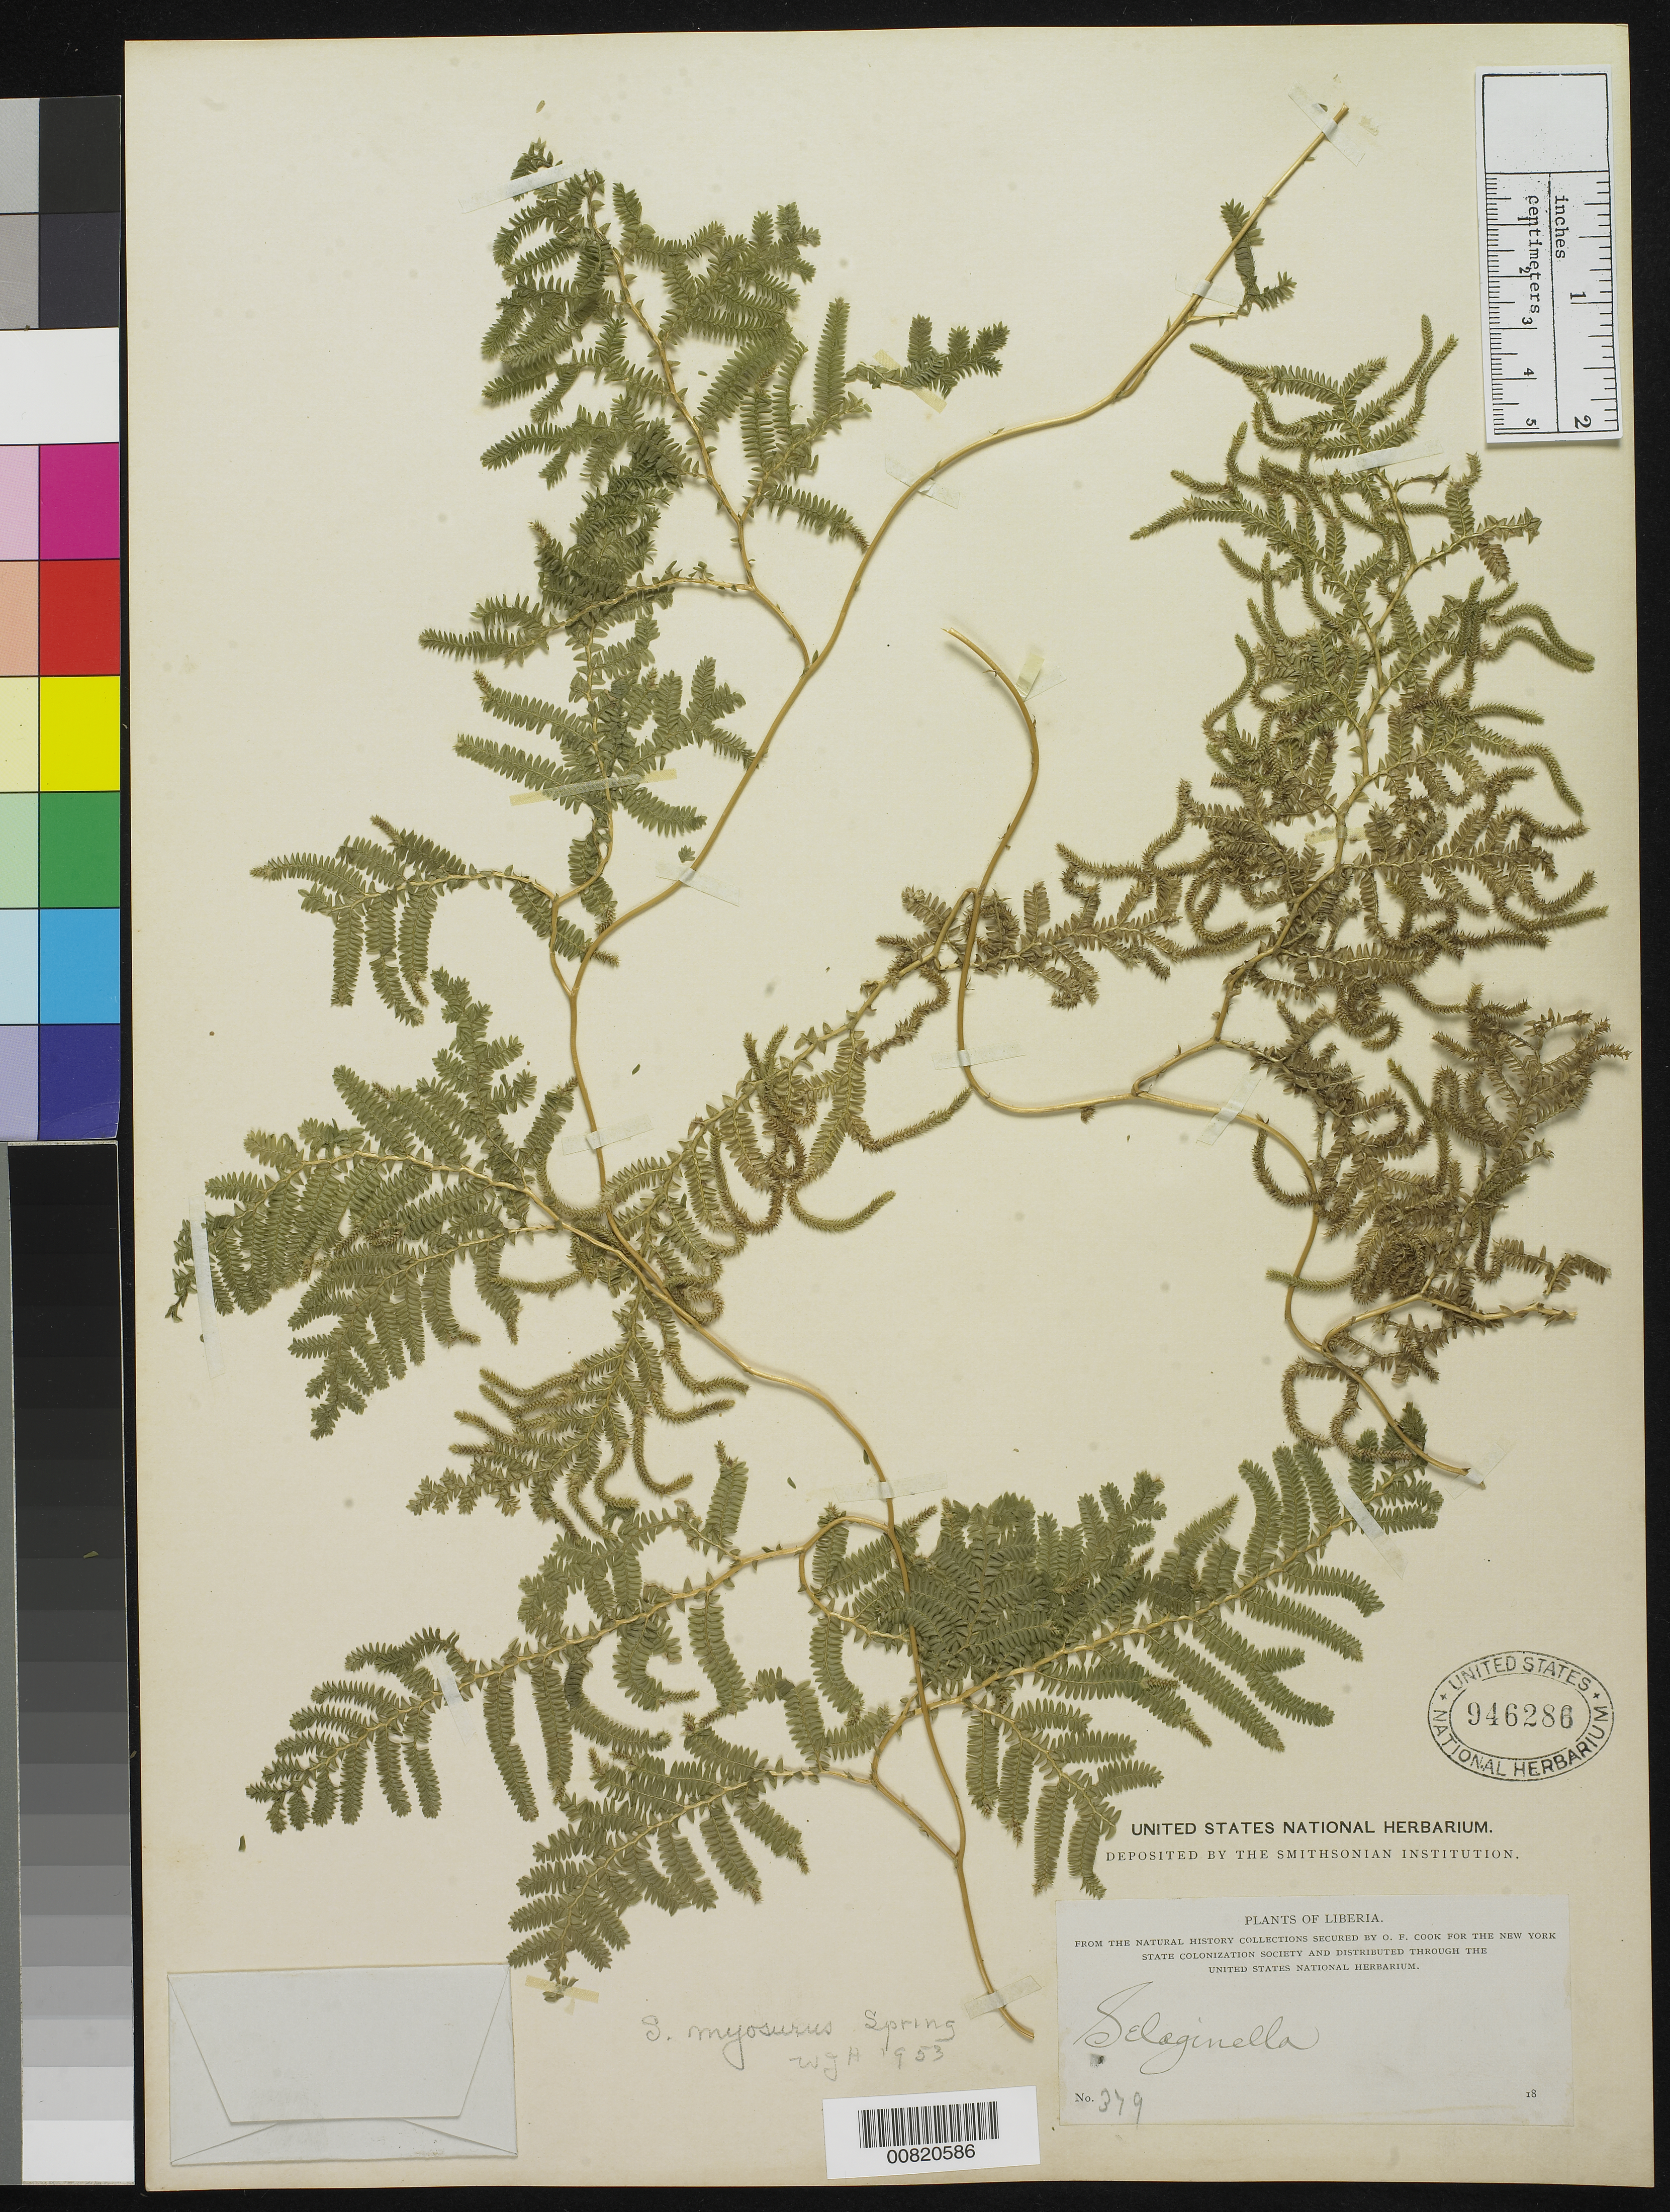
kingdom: Plantae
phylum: Tracheophyta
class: Lycopodiopsida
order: Selaginellales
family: Selaginellaceae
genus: Selaginella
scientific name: Selaginella myosurus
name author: (Sw.) Alston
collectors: O. F. Cook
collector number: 379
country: Liberia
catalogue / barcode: US 946286